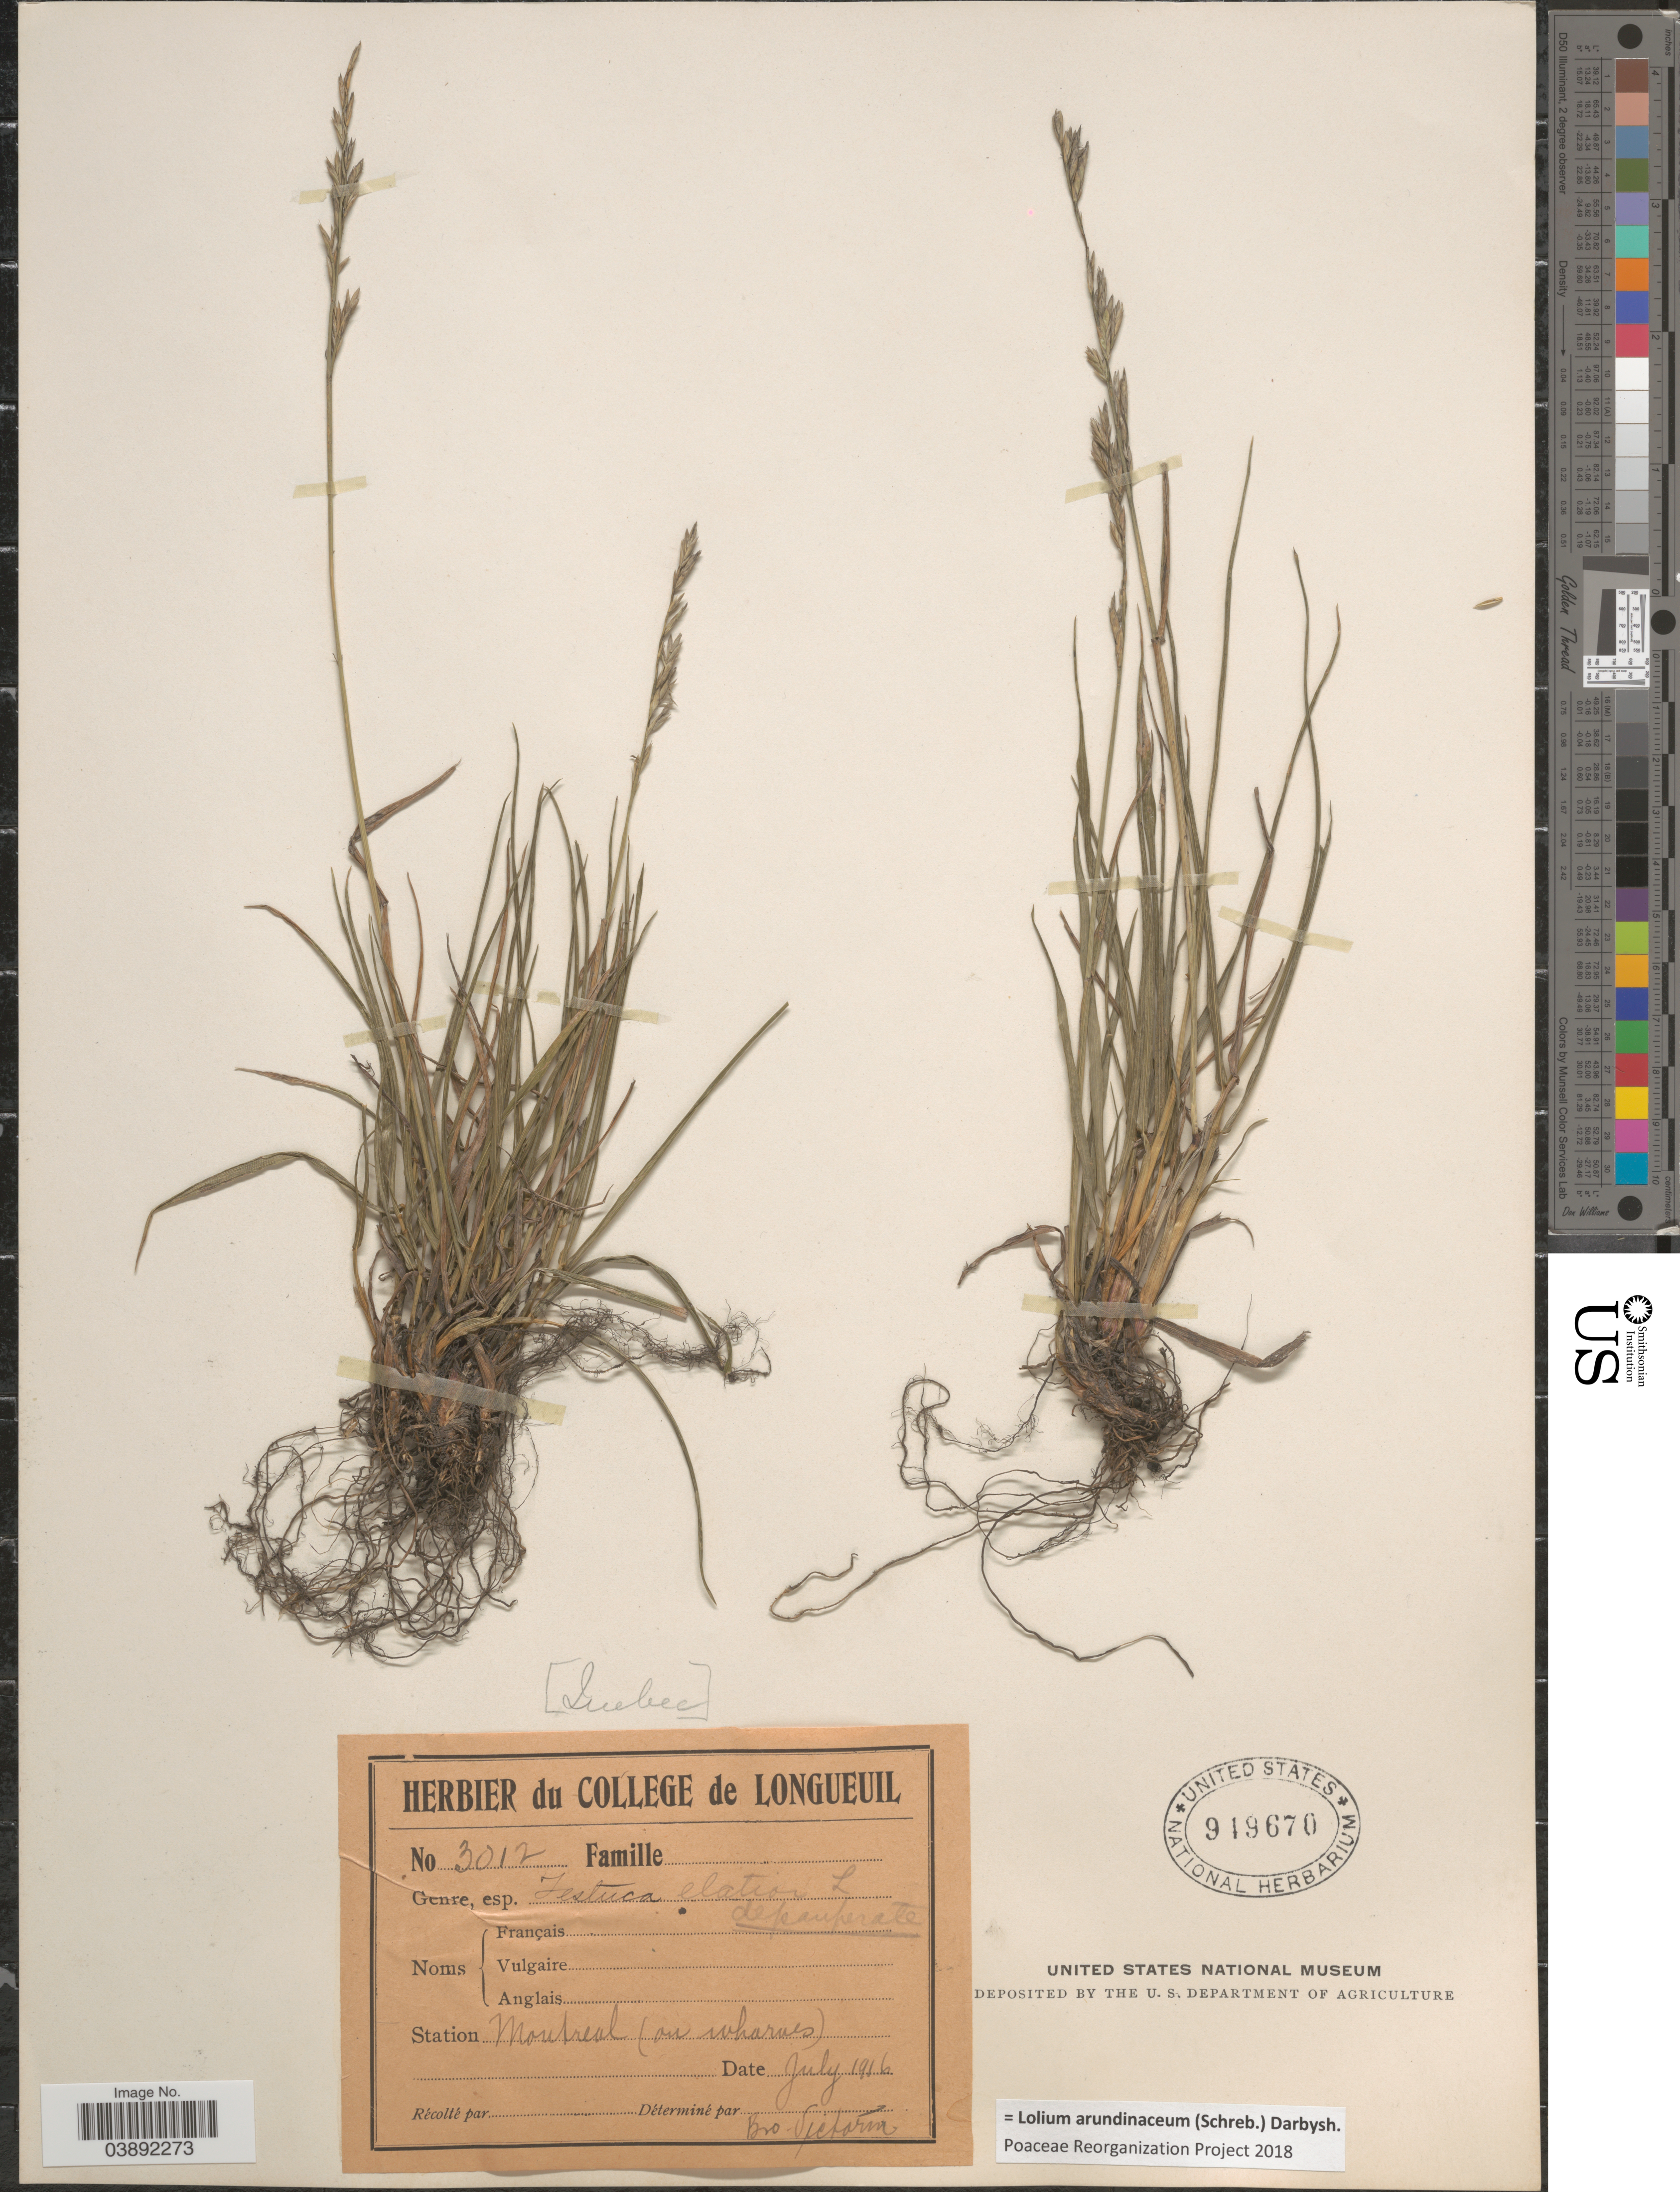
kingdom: Plantae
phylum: Tracheophyta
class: Liliopsida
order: Poales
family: Poaceae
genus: Lolium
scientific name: Lolium arundinaceum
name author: (Schreb.) Darbysh.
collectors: Ex Herb. du College de Longueuil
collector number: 3012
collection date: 1916-07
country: Canada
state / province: Quebec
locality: Station Montreal (on wharves).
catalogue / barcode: US 949670